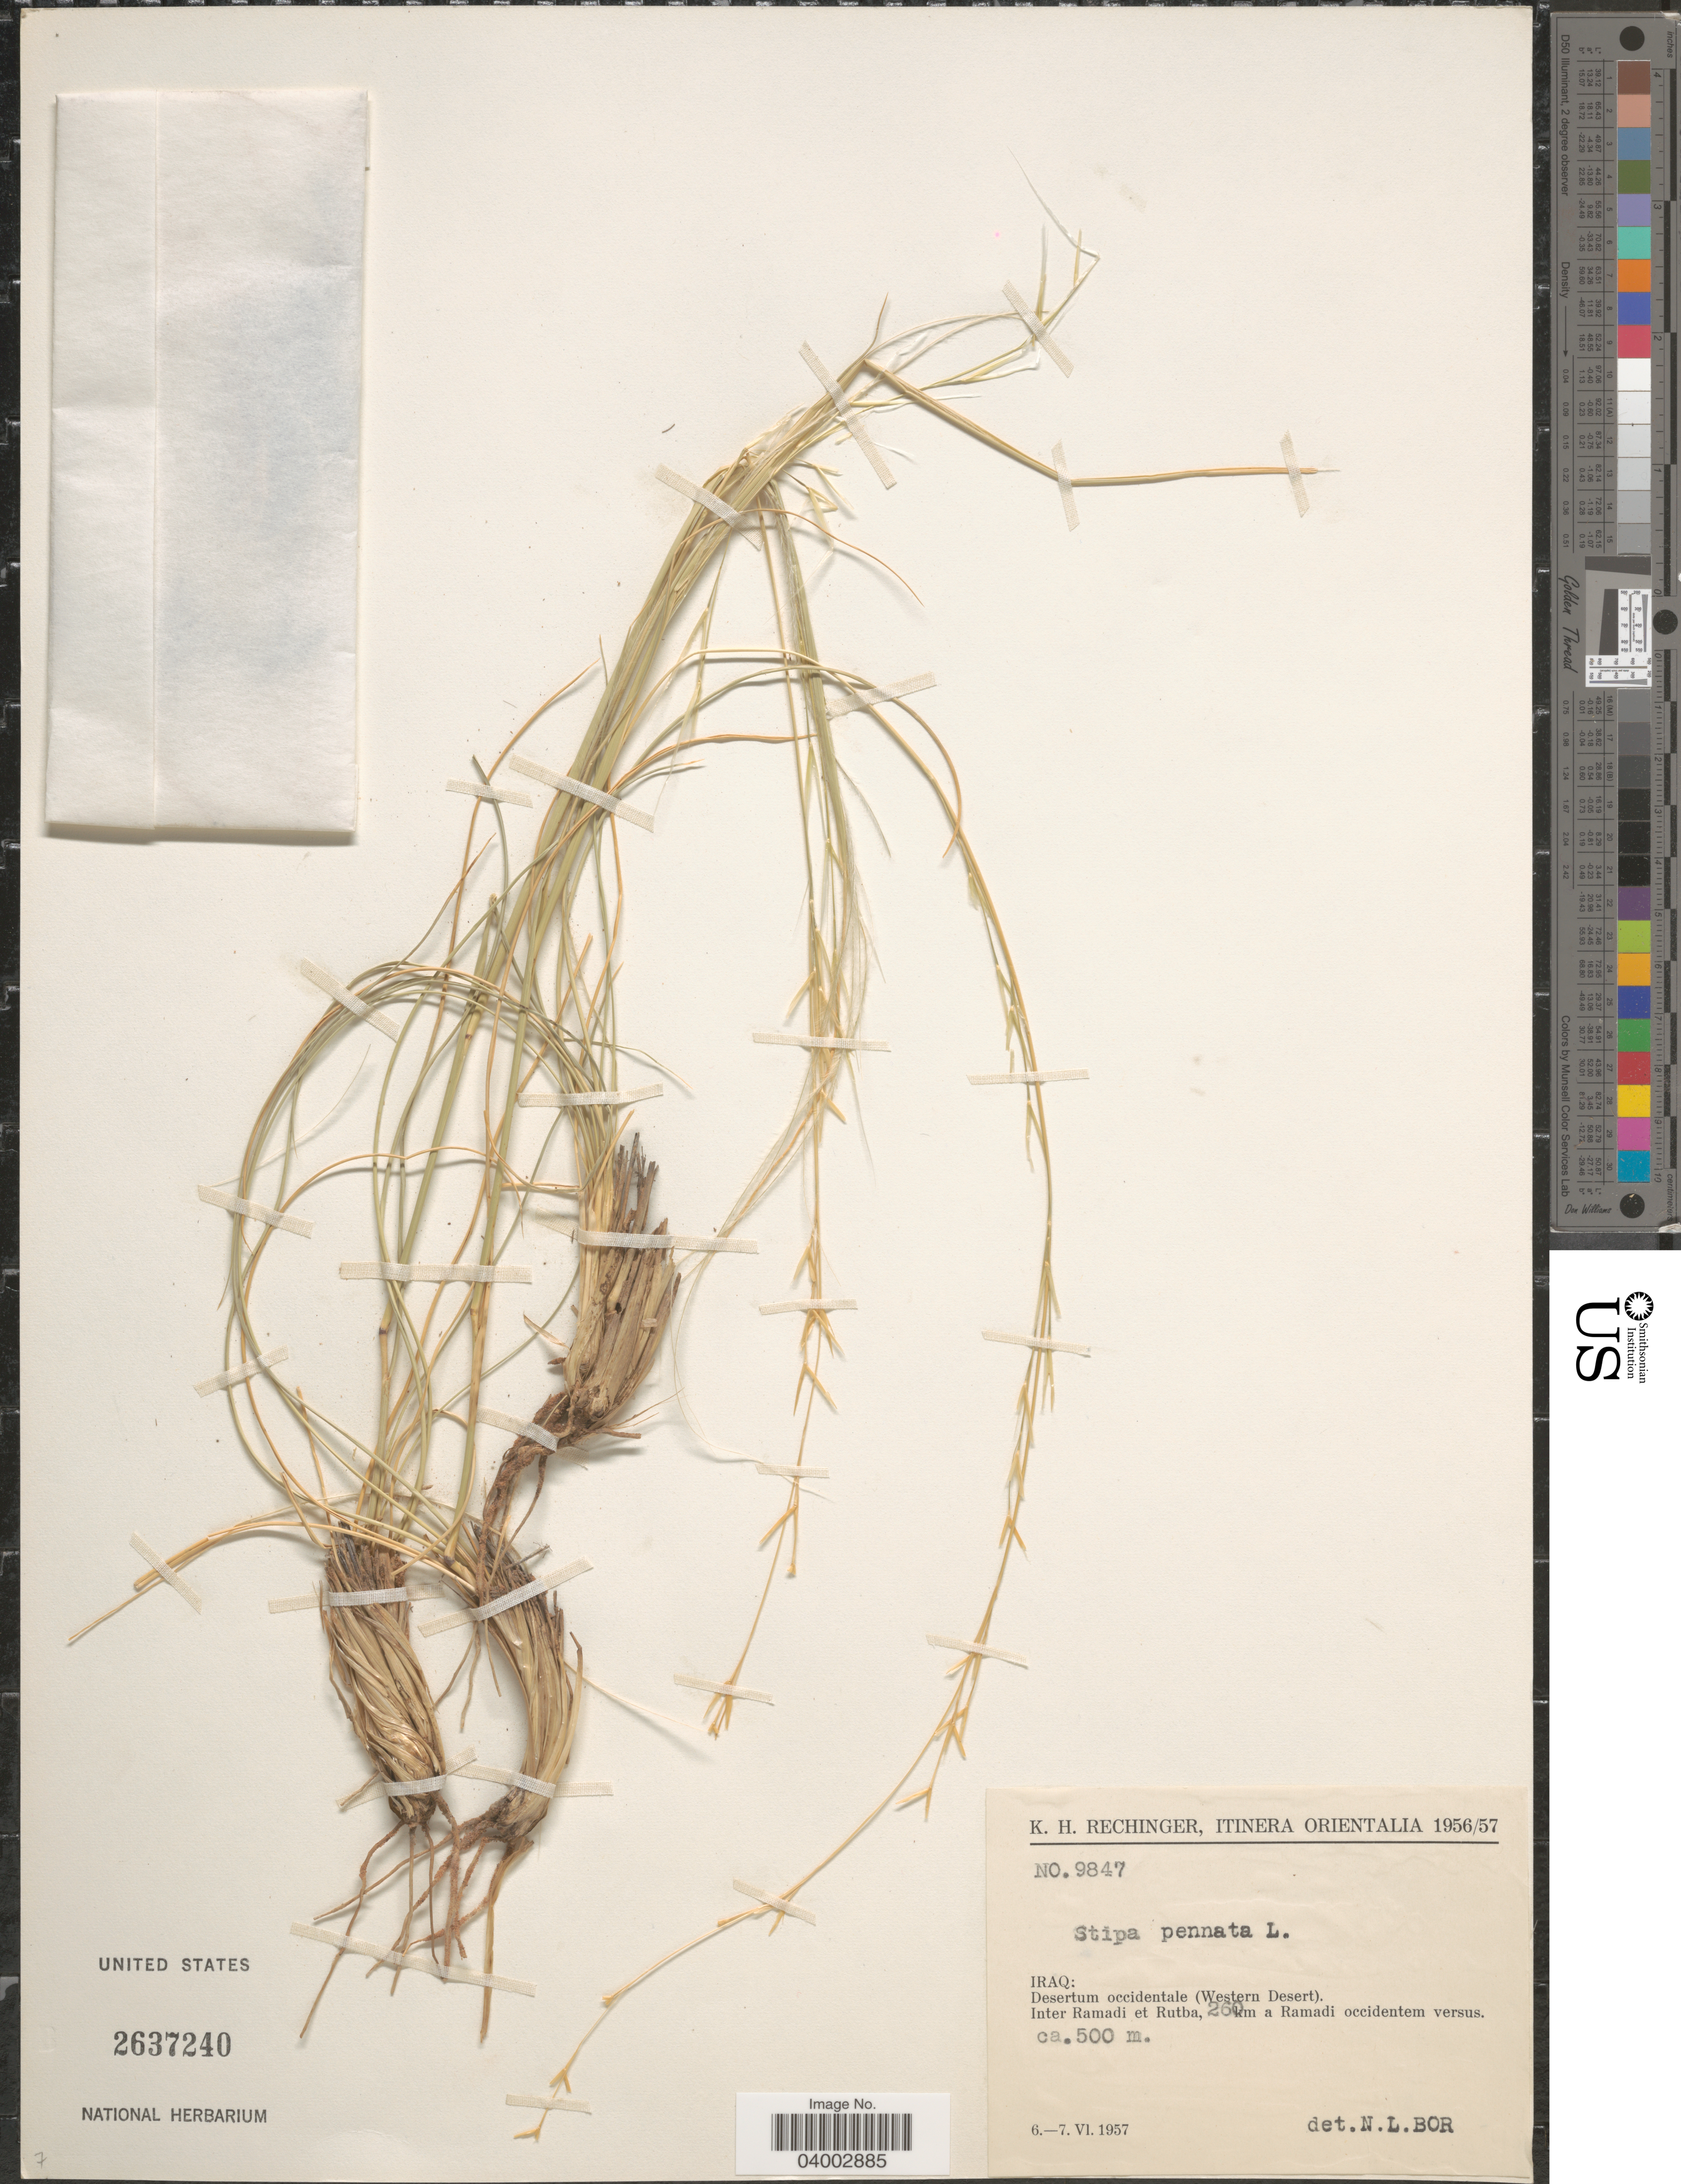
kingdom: Plantae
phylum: Tracheophyta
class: Liliopsida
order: Poales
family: Poaceae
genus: Stipa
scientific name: Stipa pennata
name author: L.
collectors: K. H. Rechinger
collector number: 9847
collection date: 1957-06-06/1957-06-07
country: Iraq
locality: Itinera Orientalia. Desertum occidentale (Western Desert). Inter Ramadi et Rutba, 260 km a Ramadi occidentem versus.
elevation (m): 500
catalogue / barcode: US 2637240